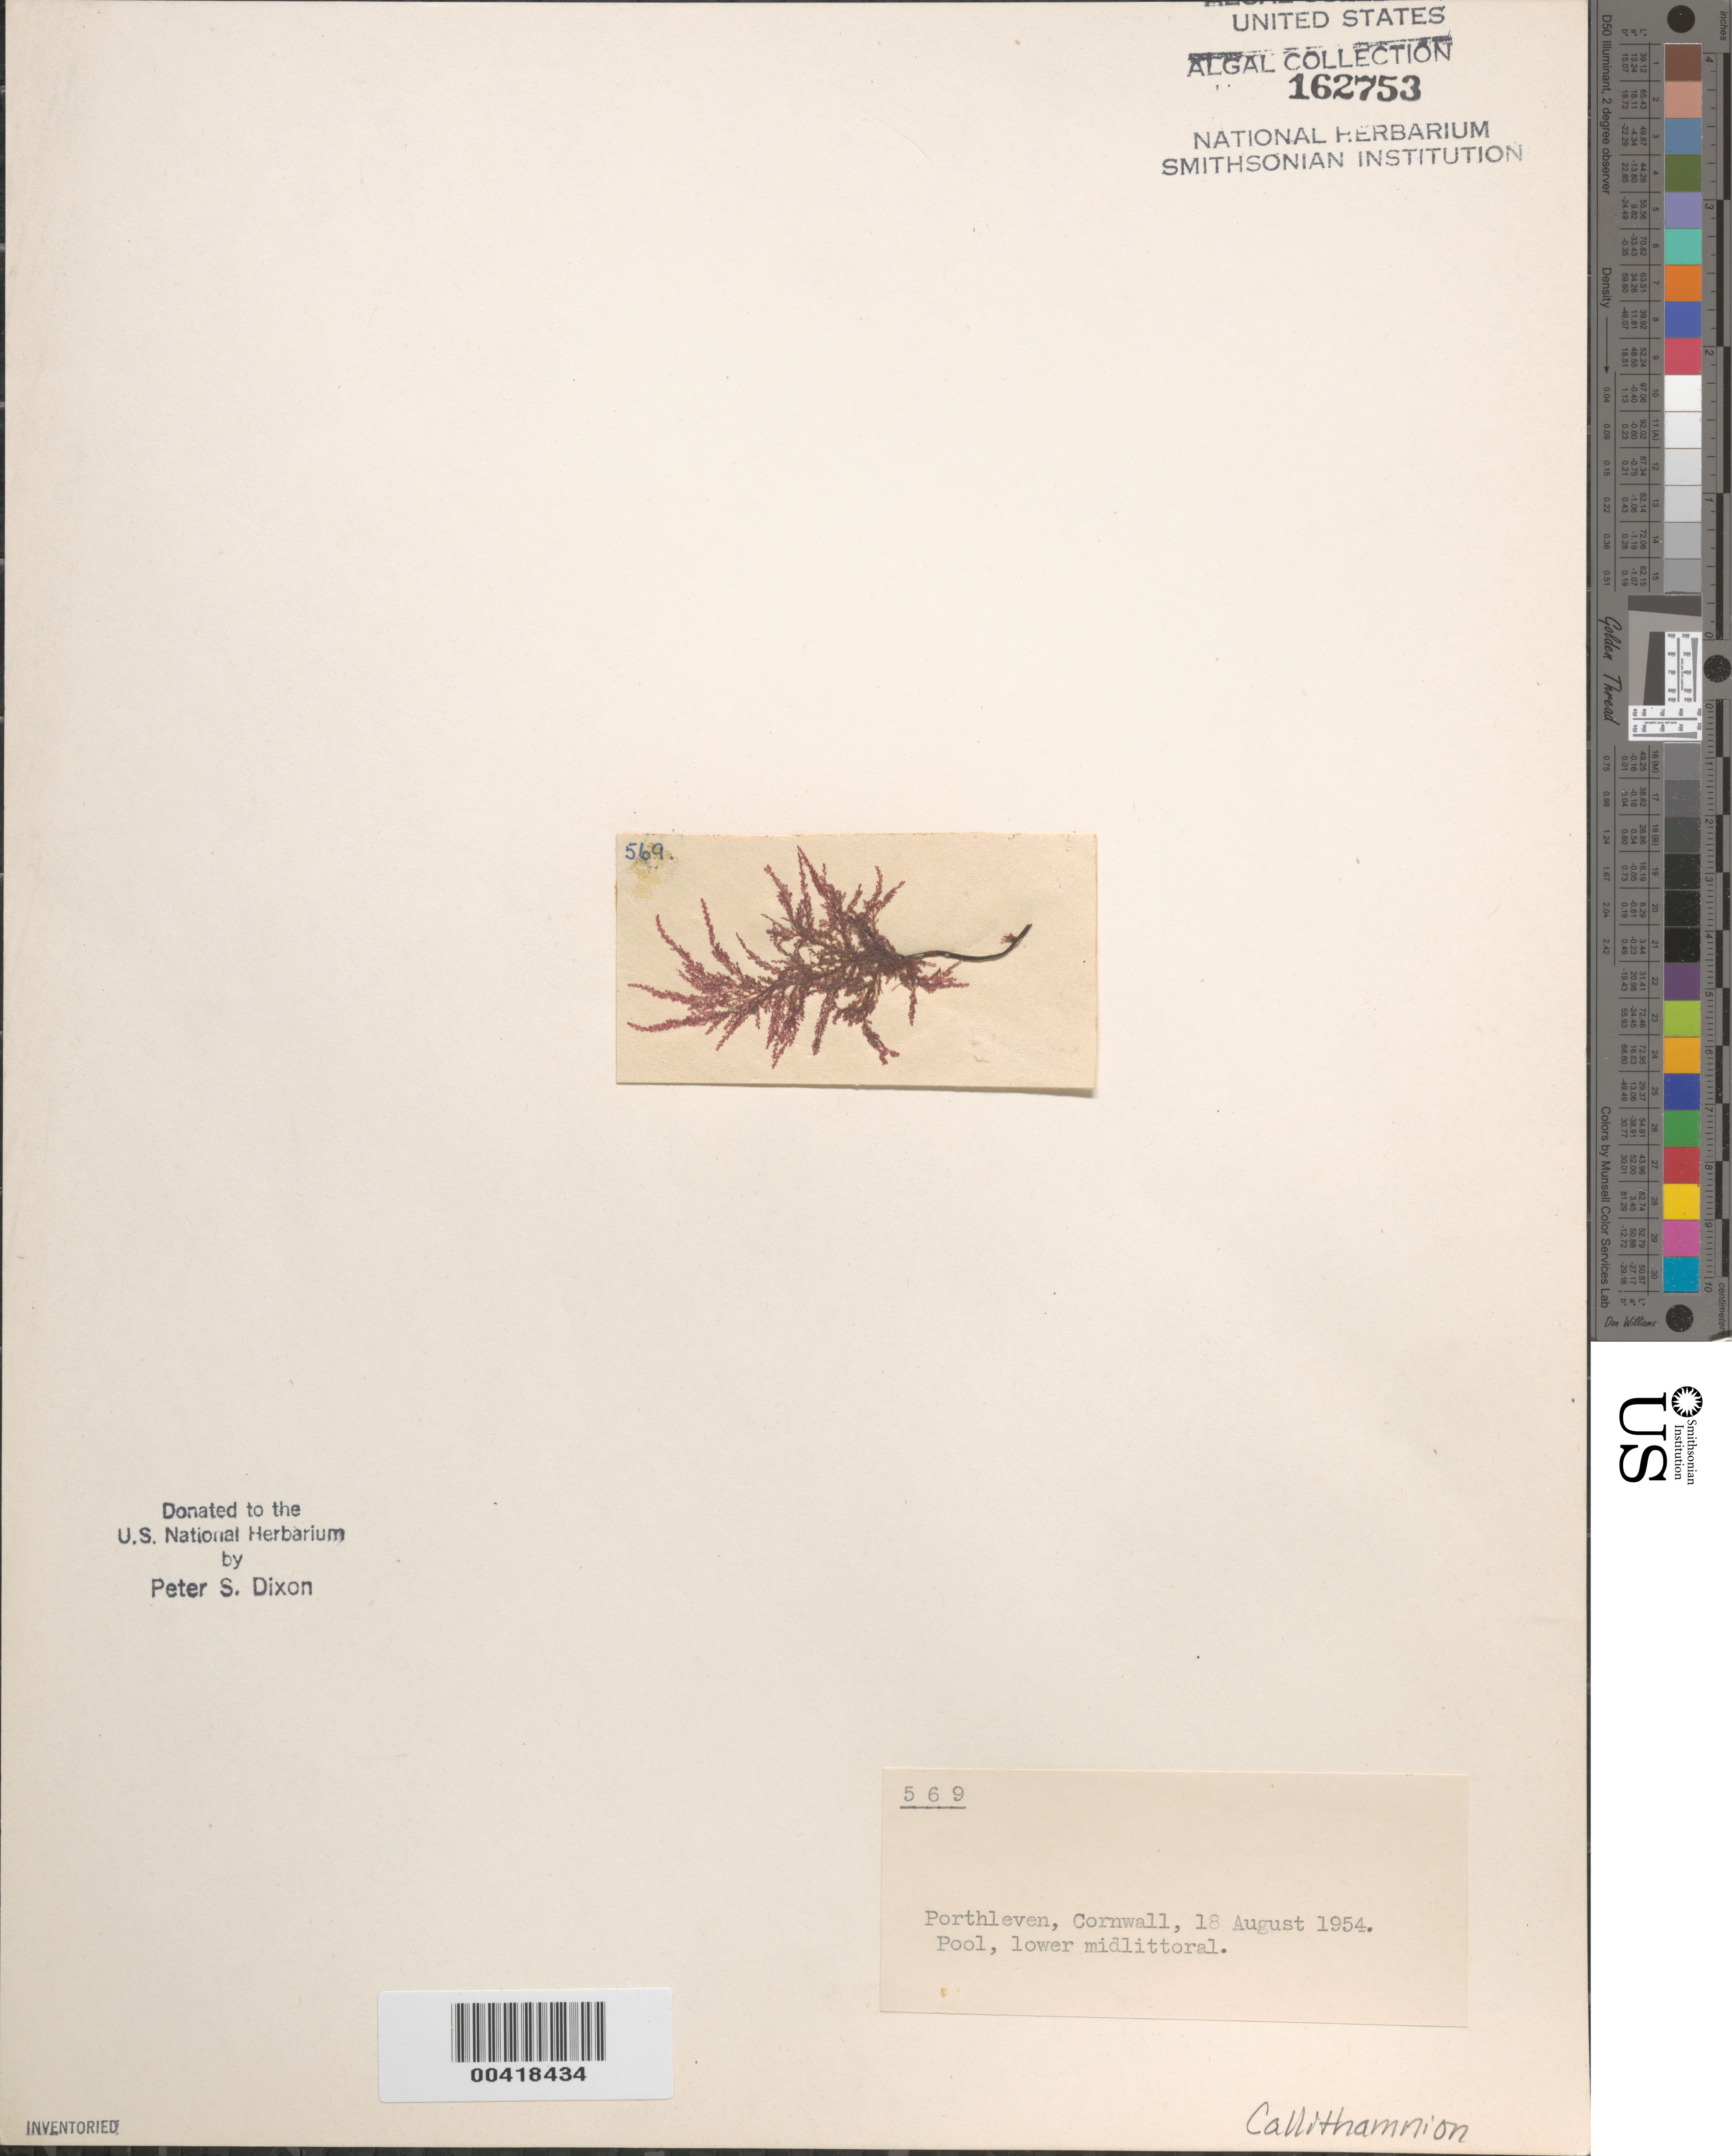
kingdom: Plantae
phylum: Rhodophyta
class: Florideophyceae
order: Ceramiales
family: Callithamniaceae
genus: Callithamnion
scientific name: Callithamnion sp.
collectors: P. S. Dixon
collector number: PSD 569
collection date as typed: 18 Aug 1954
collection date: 1954-08-18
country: United Kingdom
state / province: England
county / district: Cornwall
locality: Porthleven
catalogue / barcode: US 162753